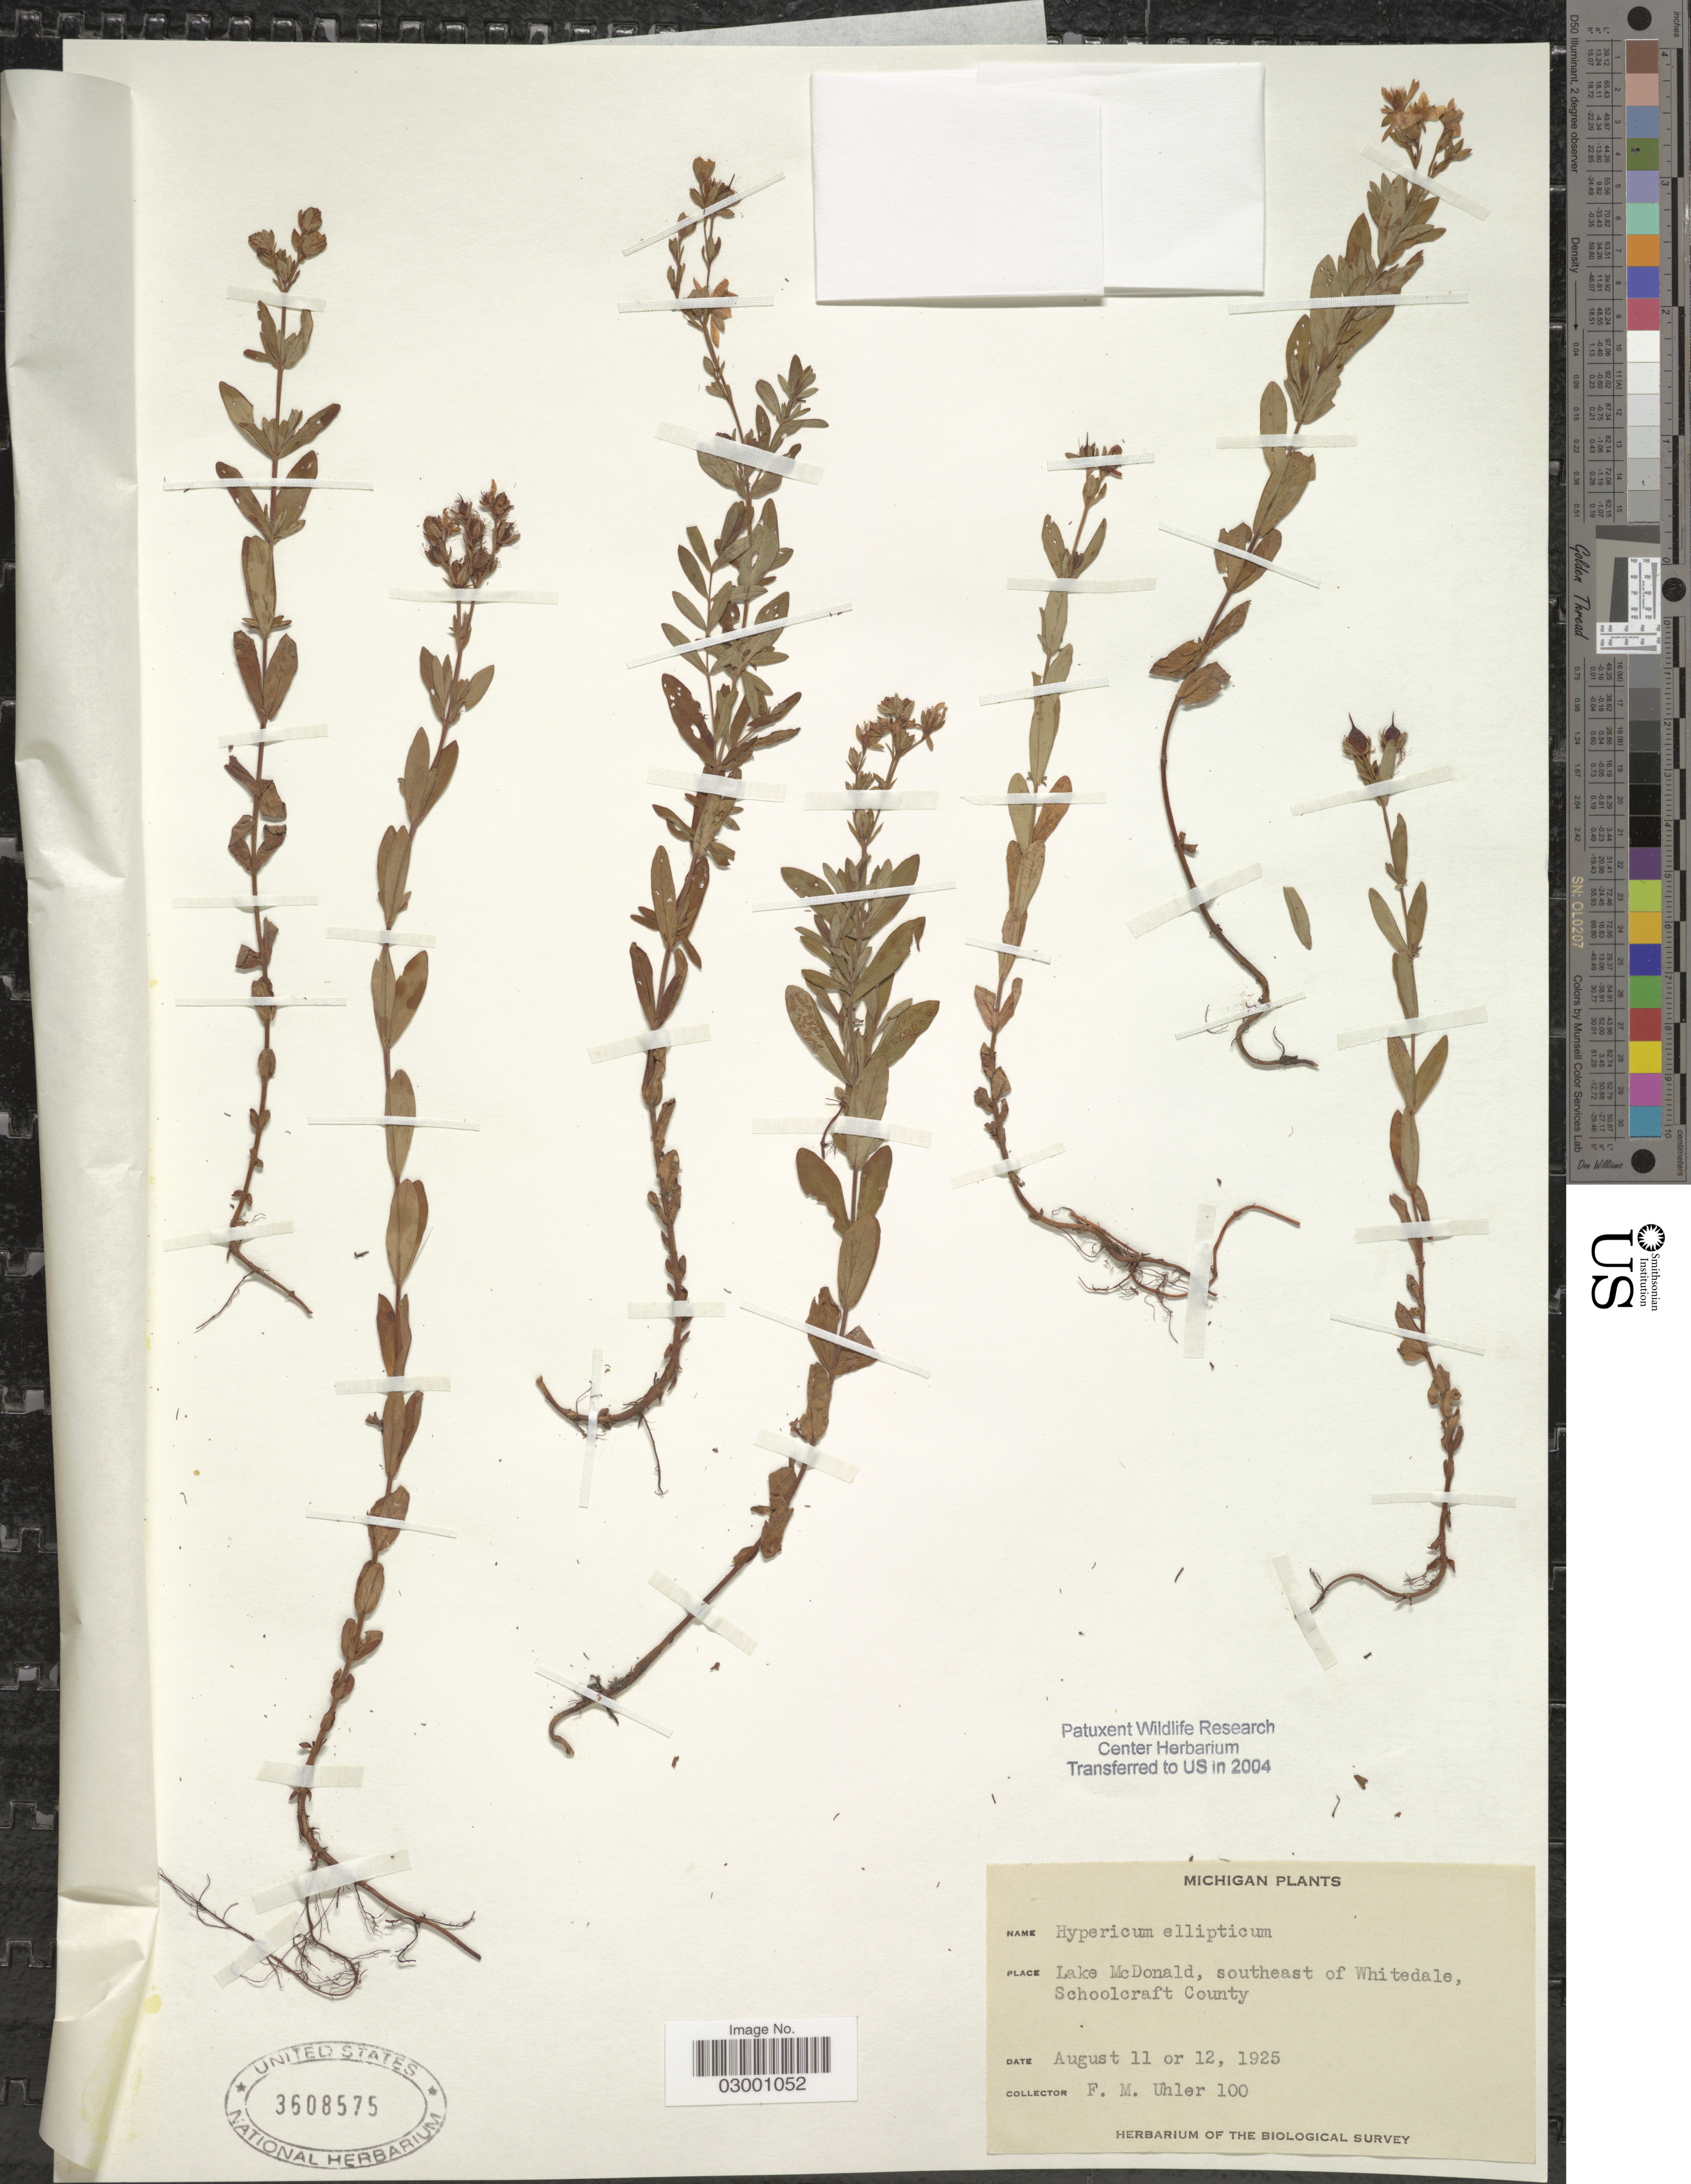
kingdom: Plantae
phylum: Tracheophyta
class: Magnoliopsida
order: Malpighiales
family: Hypericaceae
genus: Hypericum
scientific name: Hypericum ellipticum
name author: Hook.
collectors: F. M. Uhler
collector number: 100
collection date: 1925-08-11/1925-08-12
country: United States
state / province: Michigan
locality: Lake McDonald, southeast of Whitedale, Schoolcraft County.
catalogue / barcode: US 3608575